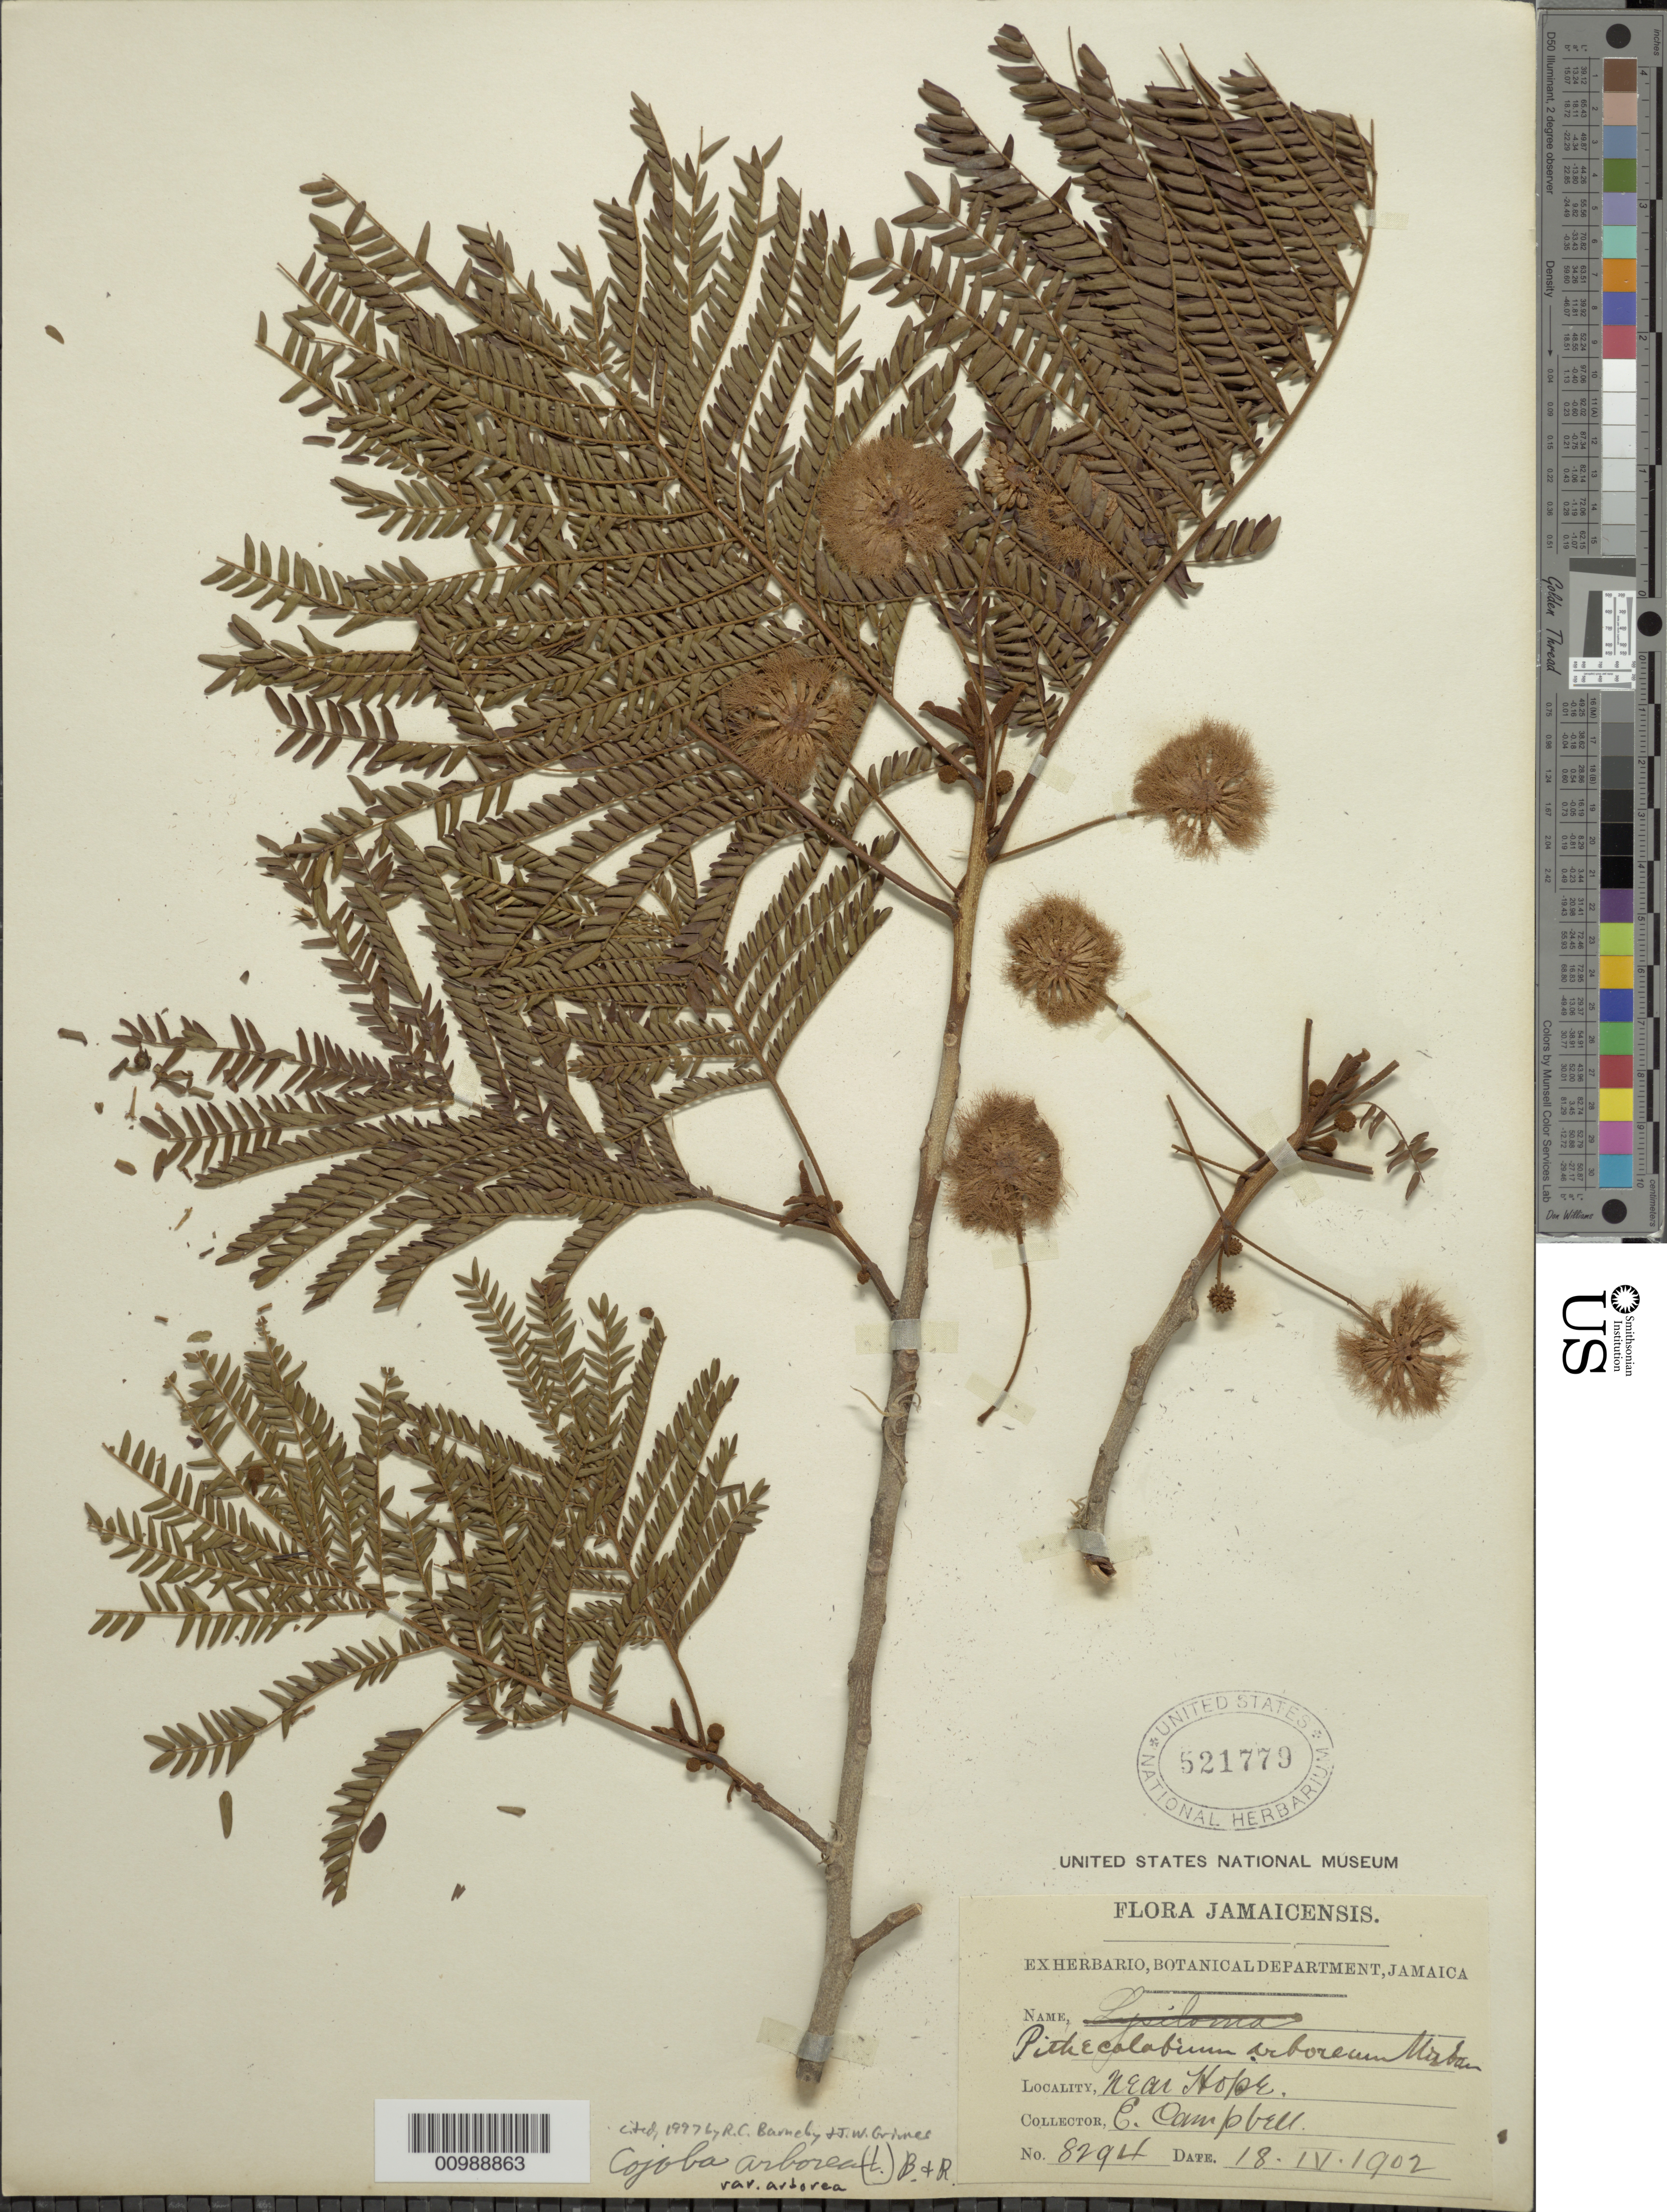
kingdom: Plantae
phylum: Tracheophyta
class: Magnoliopsida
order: Fabales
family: Fabaceae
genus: Cojoba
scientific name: Cojoba arborea var. arborea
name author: (L.) Britton & Rose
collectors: E. Campbell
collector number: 8294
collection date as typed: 18 Apr 1902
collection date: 1902-04-18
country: Jamaica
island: Jamaica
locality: Near Hope (no additional info)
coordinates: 0 N, 0 E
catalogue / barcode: US 521779